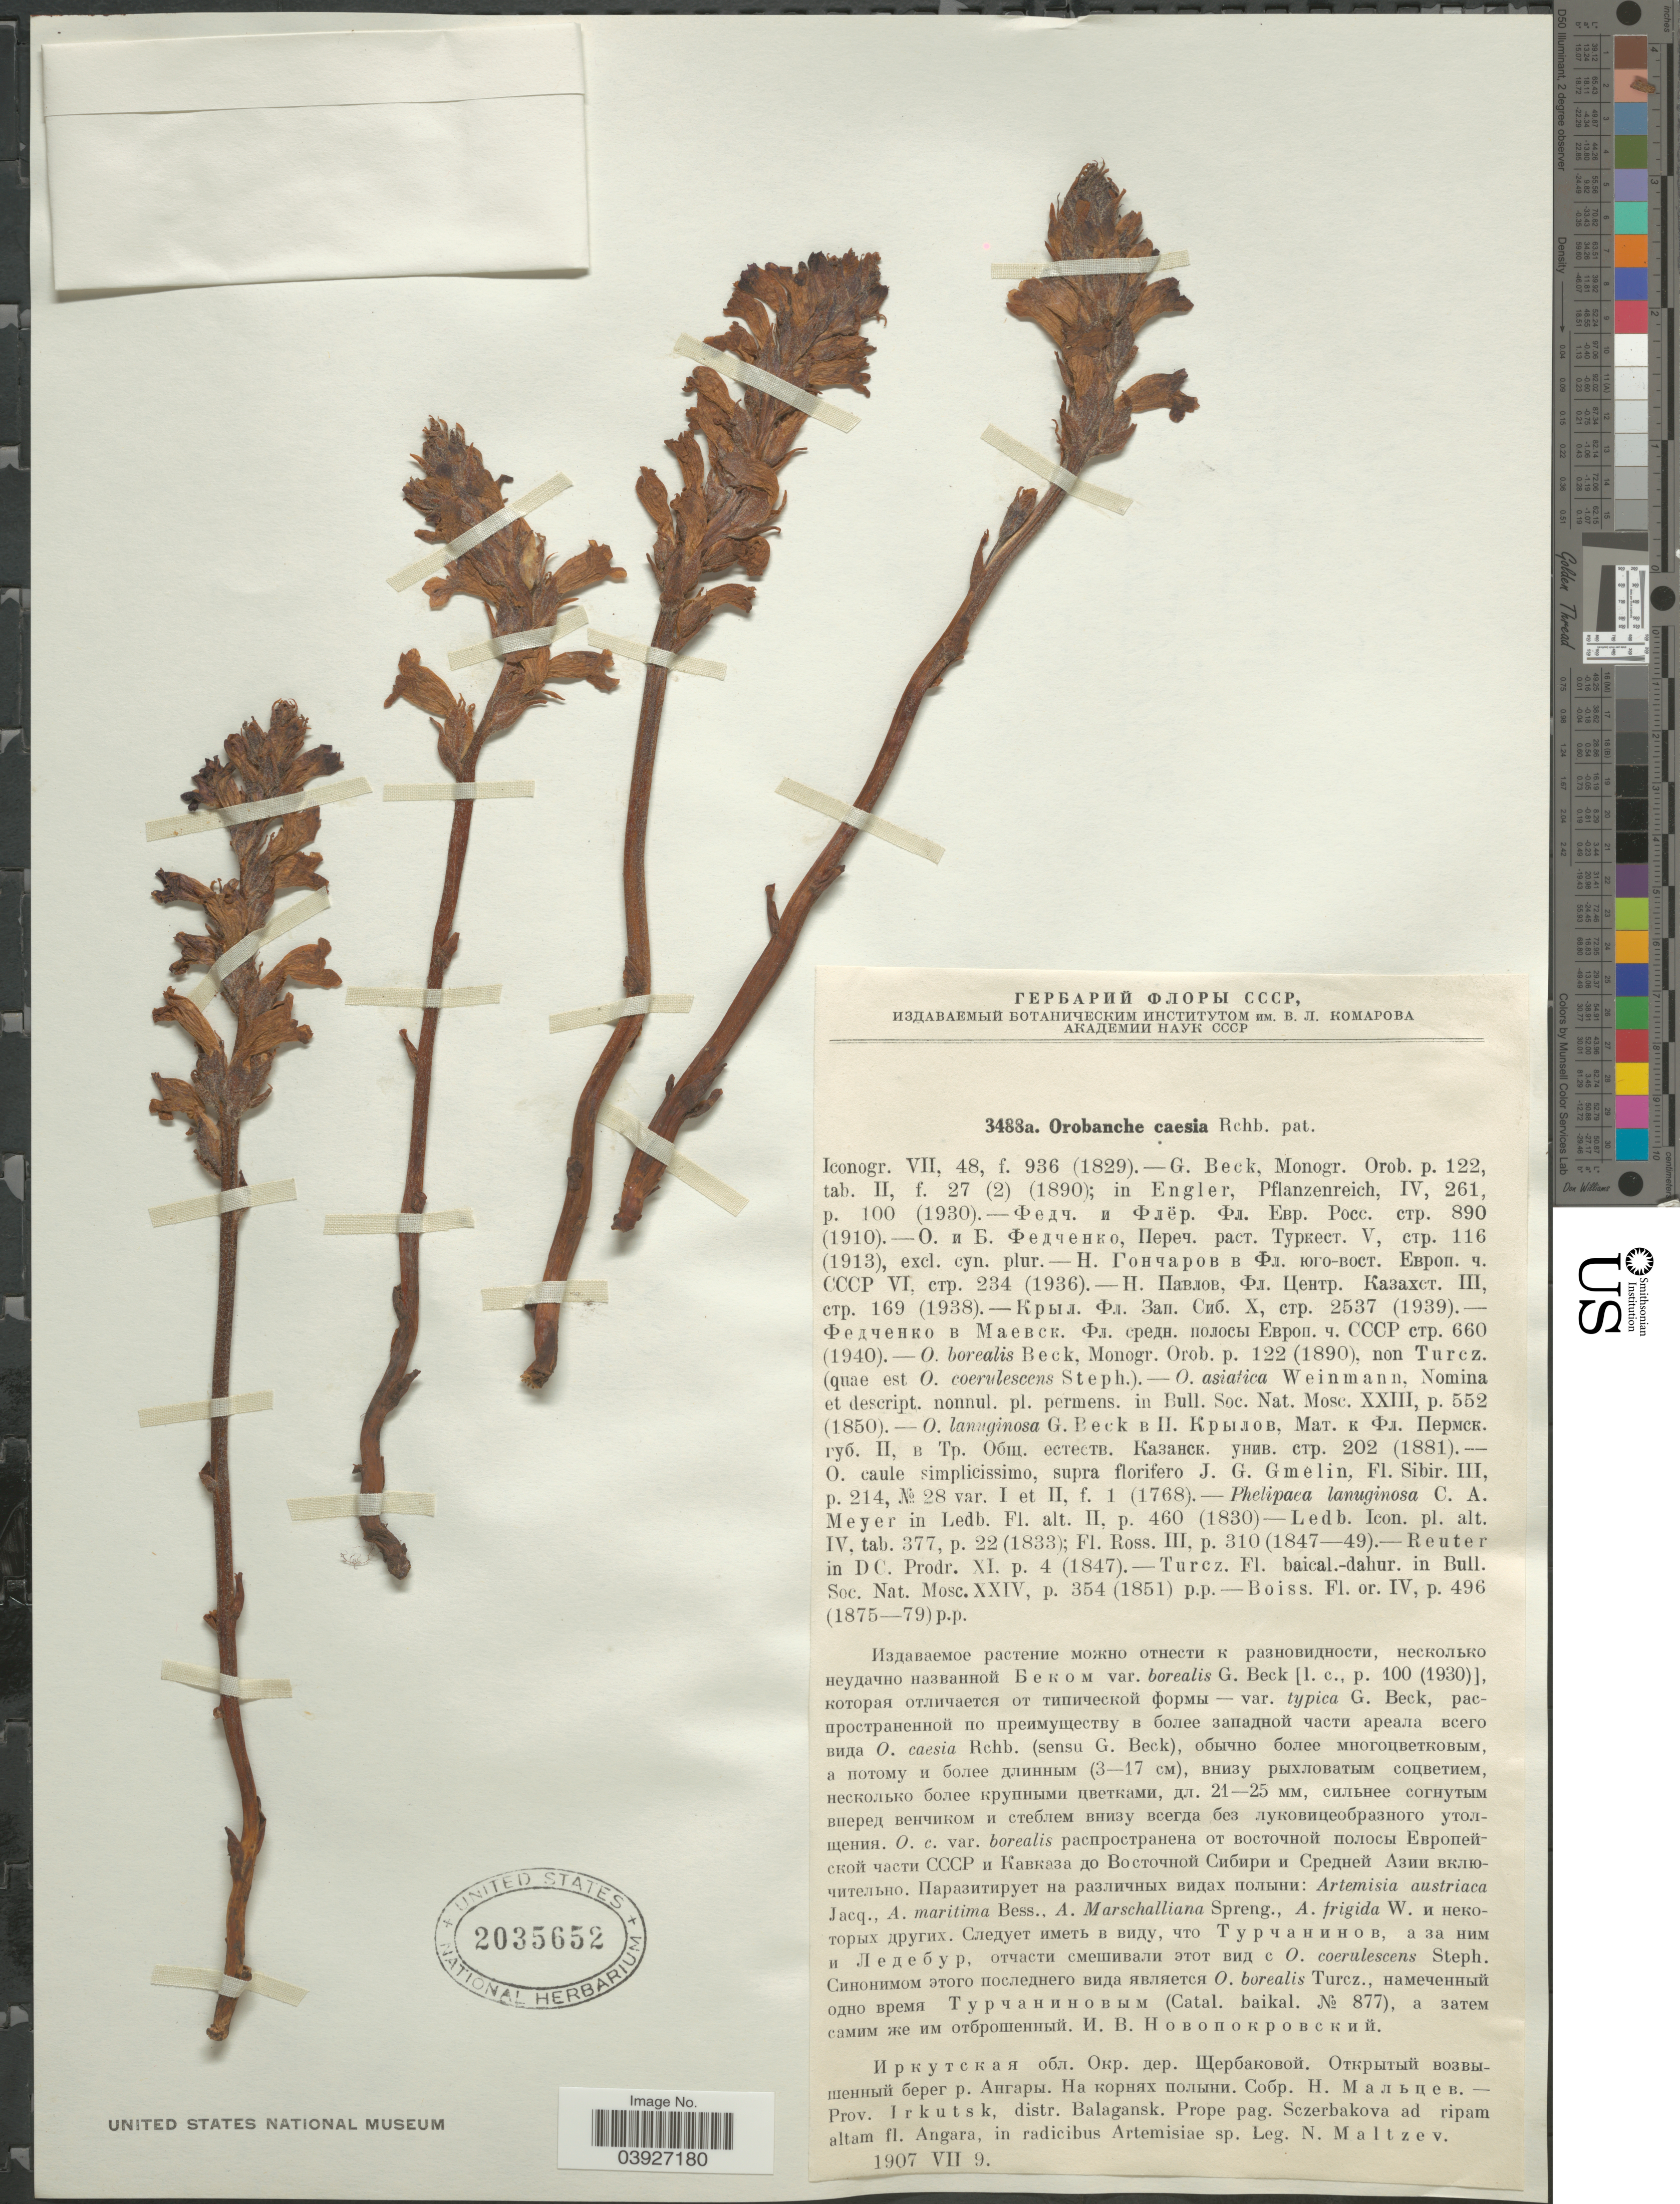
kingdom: Plantae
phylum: Tracheophyta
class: Magnoliopsida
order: Lamiales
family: Orobanchaceae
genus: Orobanche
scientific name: Orobanche caesia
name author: Rchb.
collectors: N. Maltzev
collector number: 3488a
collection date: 1907-07-09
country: Russian Federation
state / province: Irkutsk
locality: Distr. Balagansk. Prope pag. Sczerbakova ad ripam altam fl. Angara, in radicibus Artemisiae.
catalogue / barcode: US 2035652